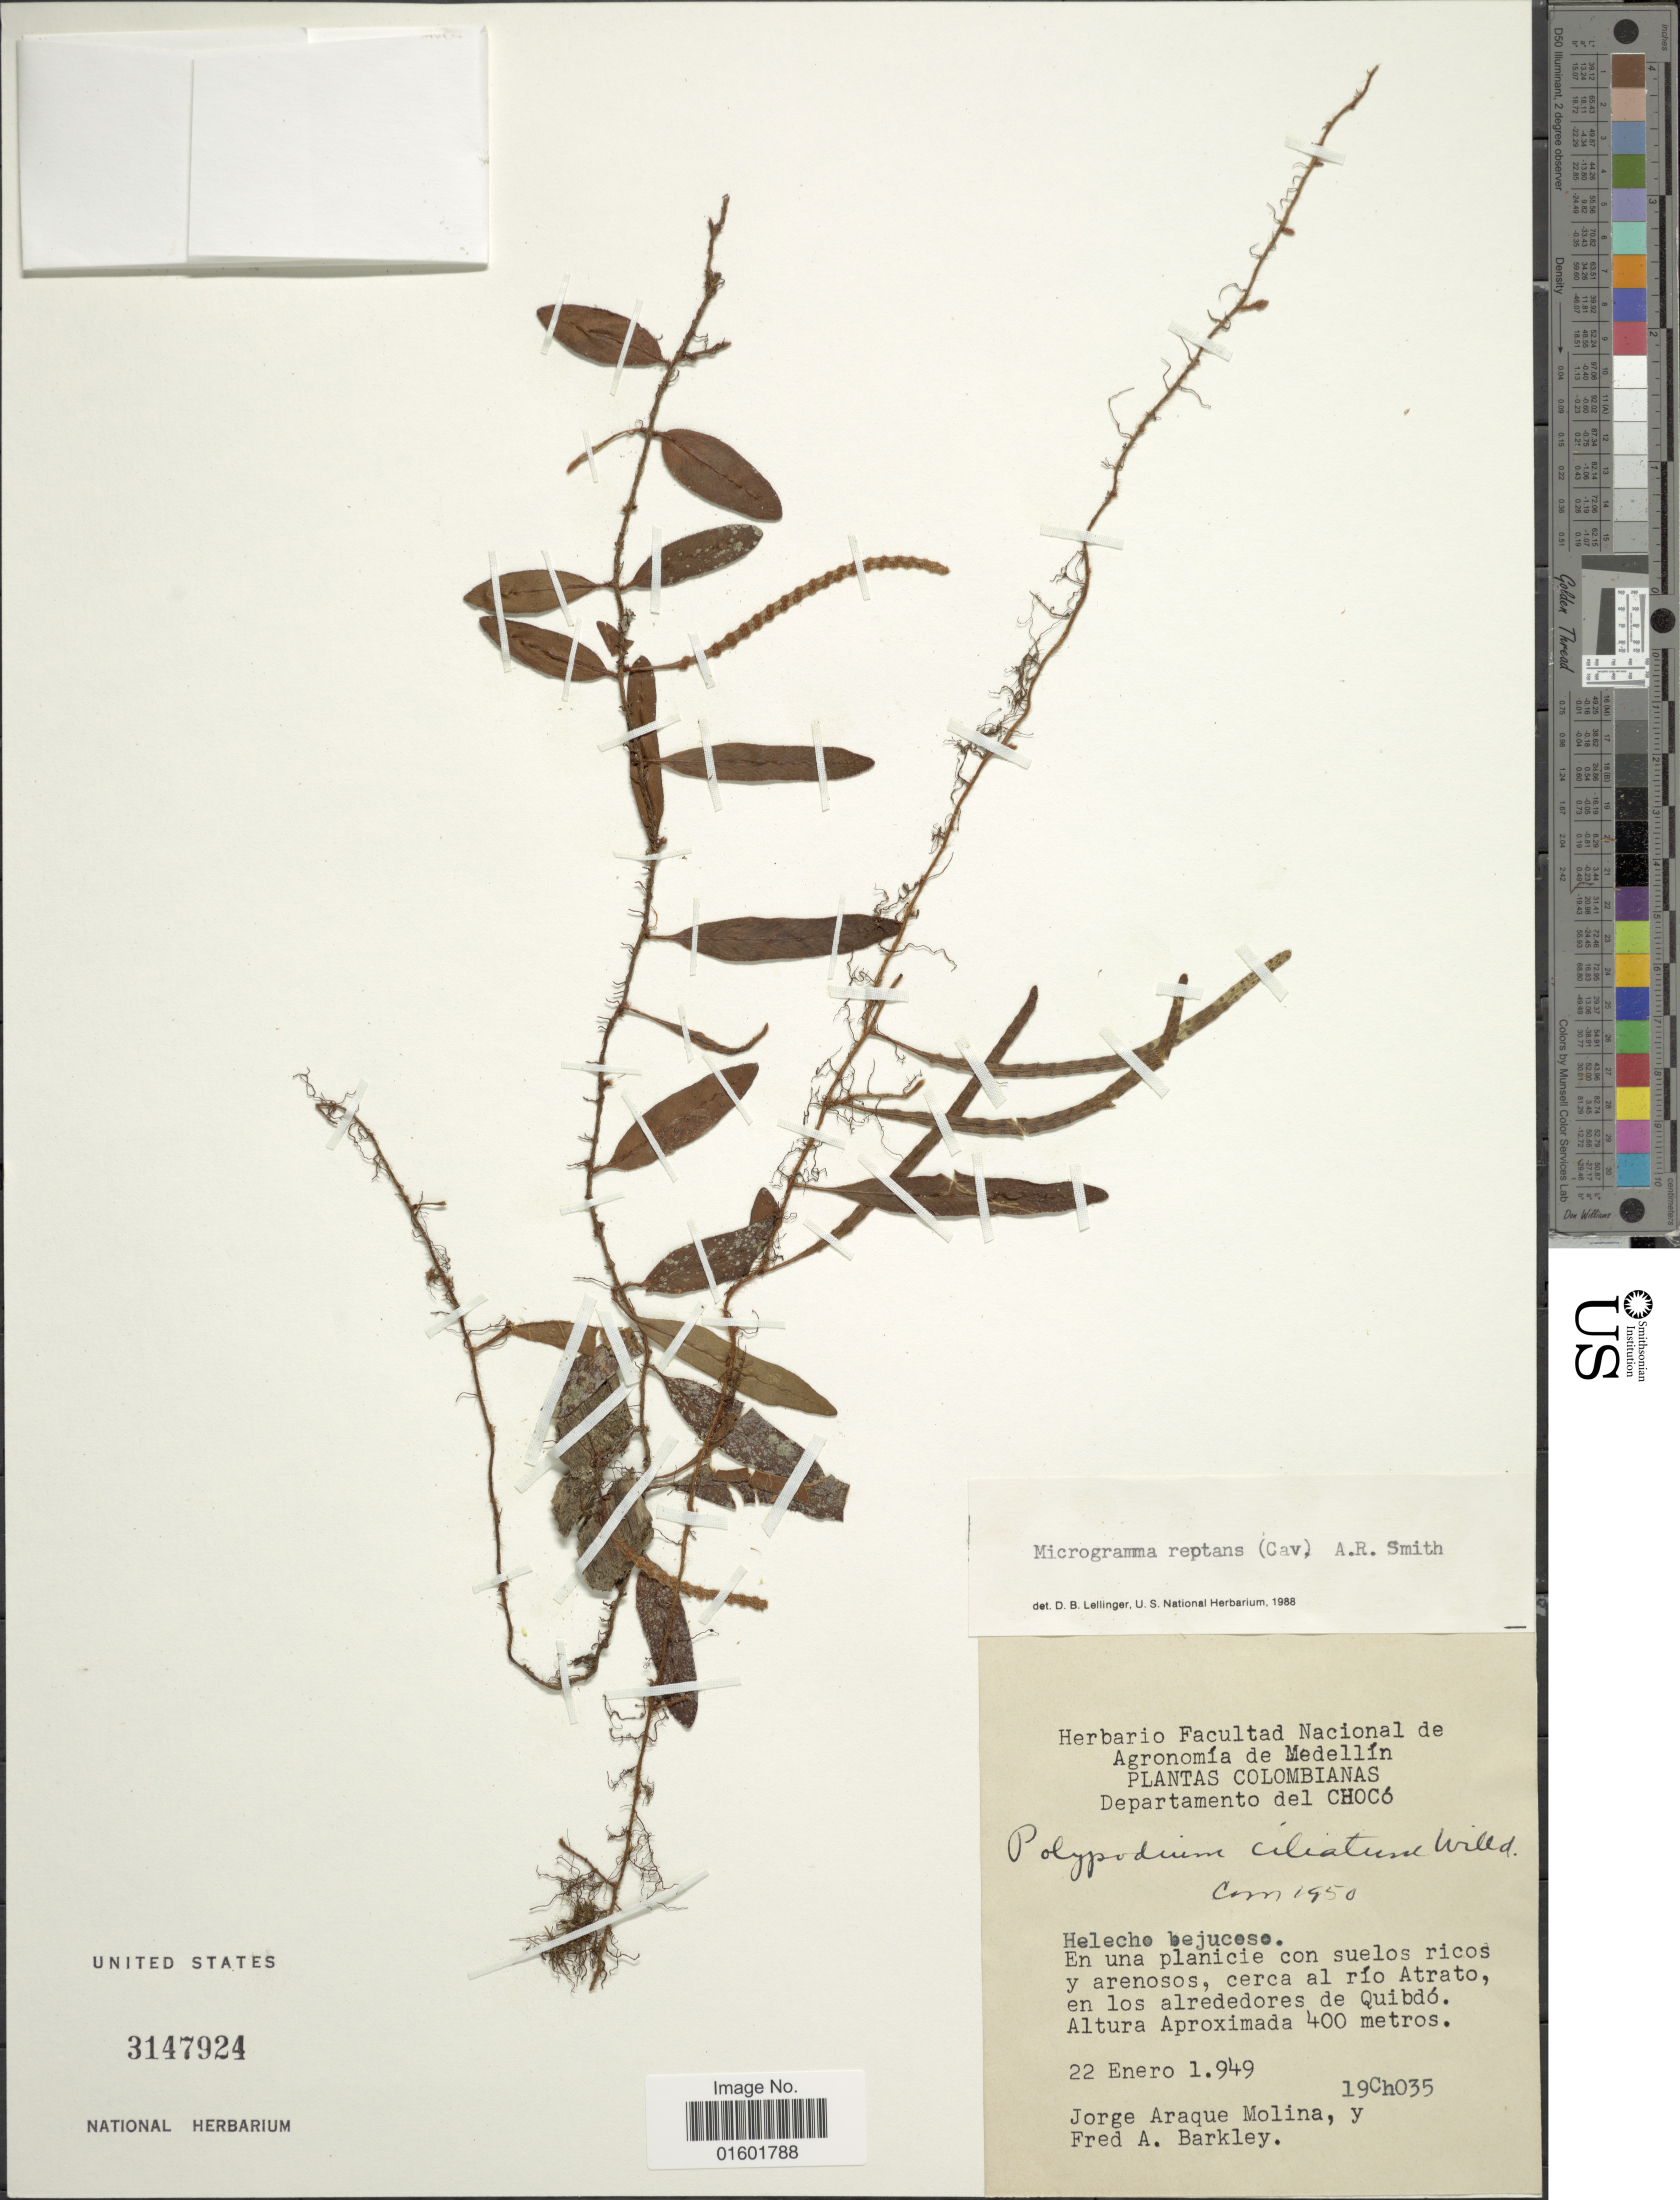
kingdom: Plantae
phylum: Tracheophyta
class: Polypodiopsida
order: Polypodiales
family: Polypodiaceae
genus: Microgramma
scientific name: Microgramma reptans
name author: (Cav.) A.R. Sm.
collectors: J. Araque Molina & F. A. Barkley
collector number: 19Ch035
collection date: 1949-01-22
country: Colombia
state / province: Chocó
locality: Helecho bejuceso. En una planicie con suelos ricos y arenosos, cerca al rio Atrato, en los alrededores de Quibdo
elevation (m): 400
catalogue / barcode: US 3147924